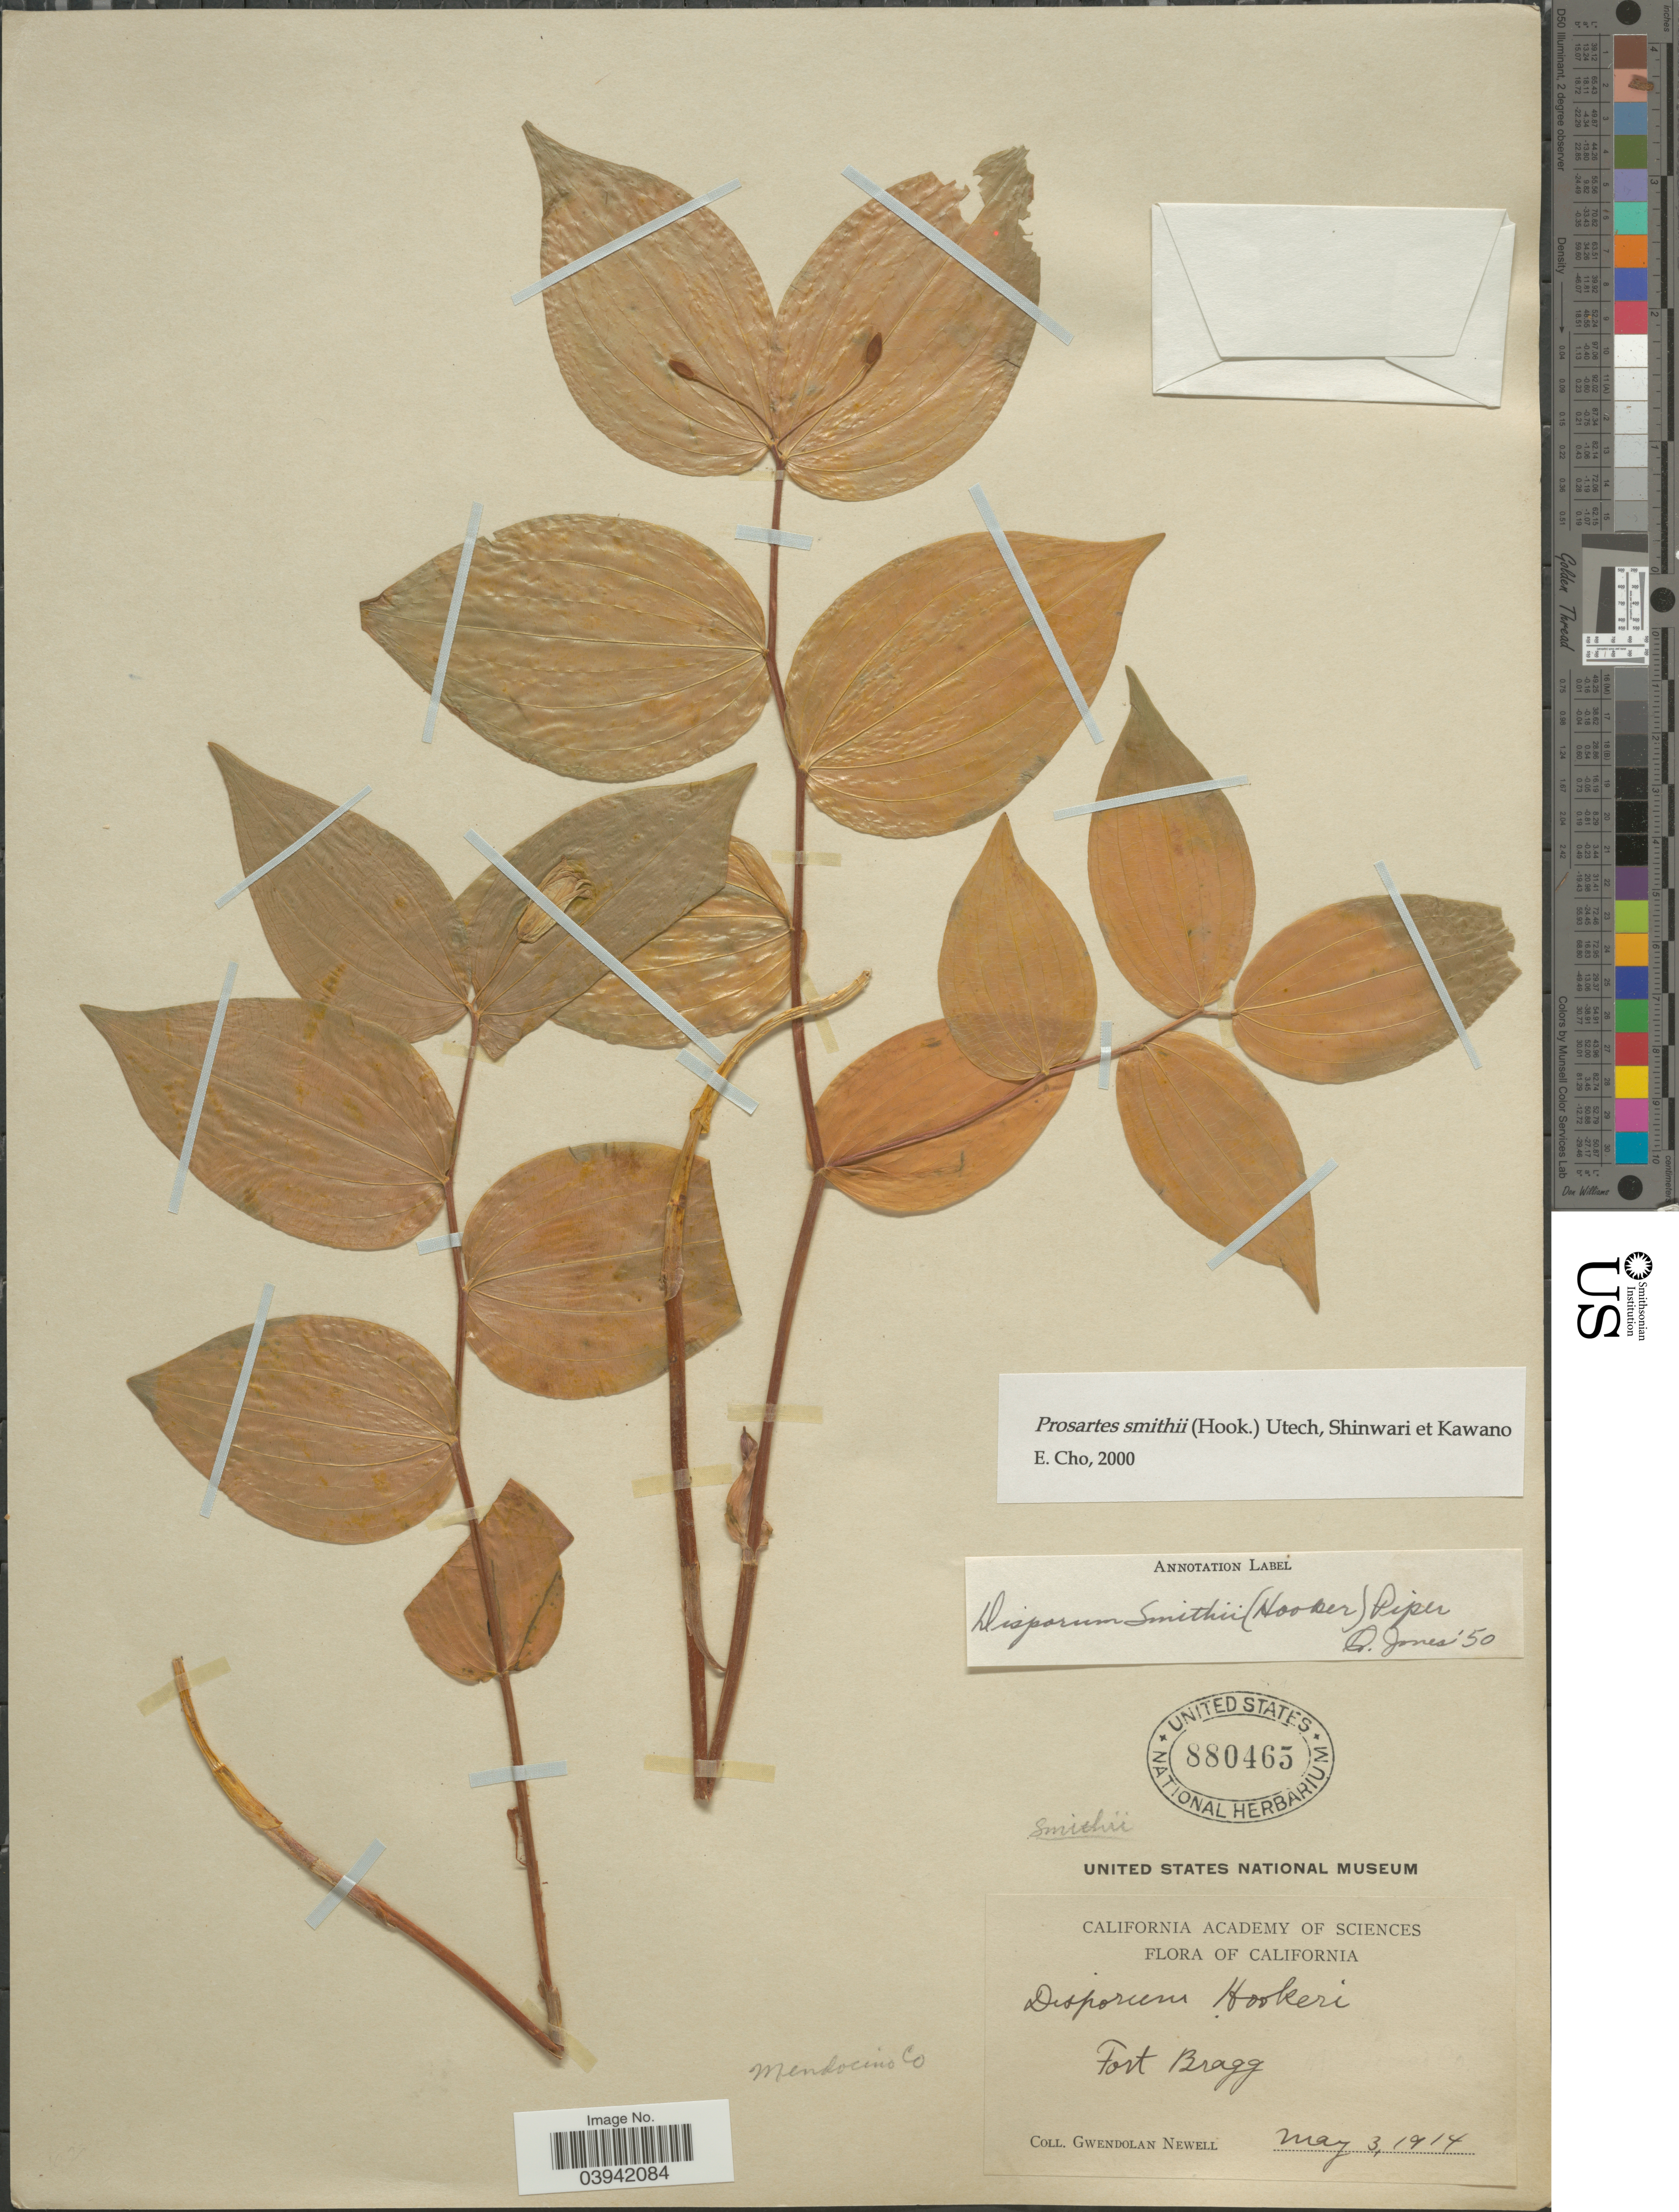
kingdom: Plantae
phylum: Tracheophyta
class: Liliopsida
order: Liliales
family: Liliaceae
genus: Prosartes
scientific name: Prosartes smithii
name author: (Hook.) Utech et al.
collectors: G. Newell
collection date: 1914-05-03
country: United States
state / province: California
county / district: Mendocino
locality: Mendocino Co. Fort Bragg.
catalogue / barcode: US 880465